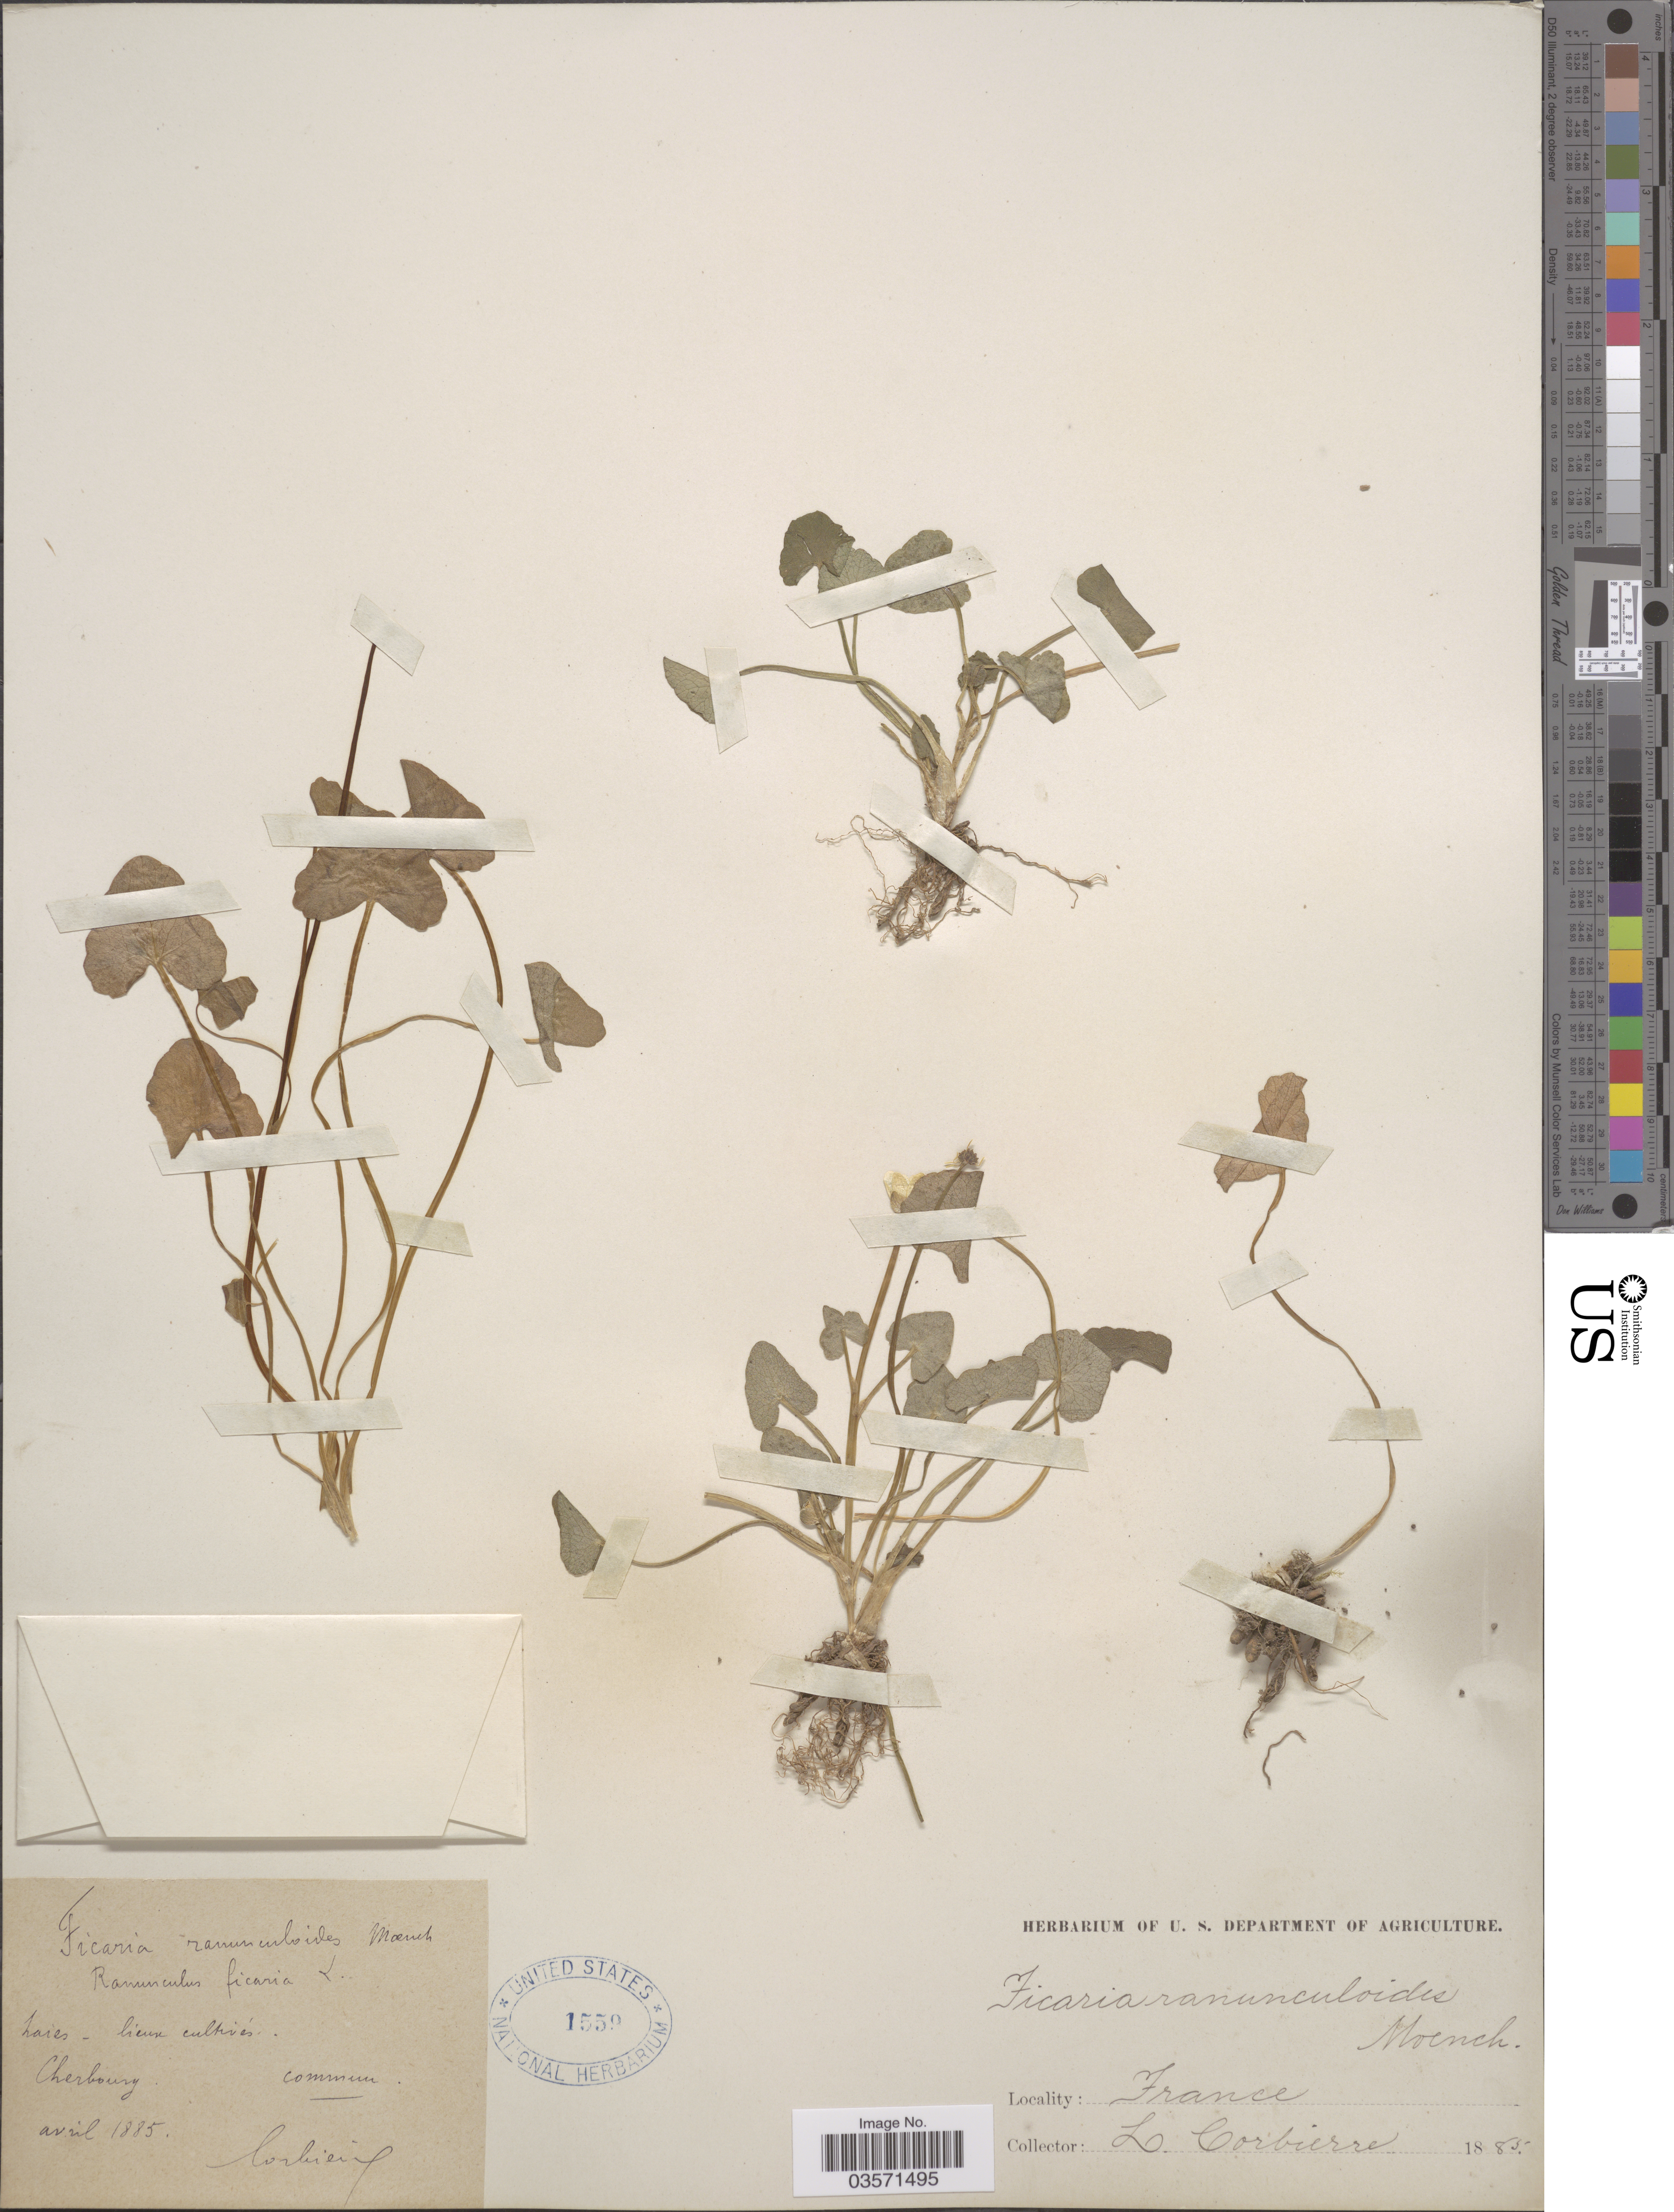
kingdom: Plantae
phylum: Tracheophyta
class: Magnoliopsida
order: Ranunculales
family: Ranunculaceae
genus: Ficaria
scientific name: Ficaria verna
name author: Huds.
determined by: Strong, M. T., (US), Smithsonian Institution - National Museum of Natural History (UNITED STATES)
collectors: L. Corbière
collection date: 1885-04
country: France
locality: Laies- lieux cultivés. Cherbourg.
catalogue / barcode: US 1559